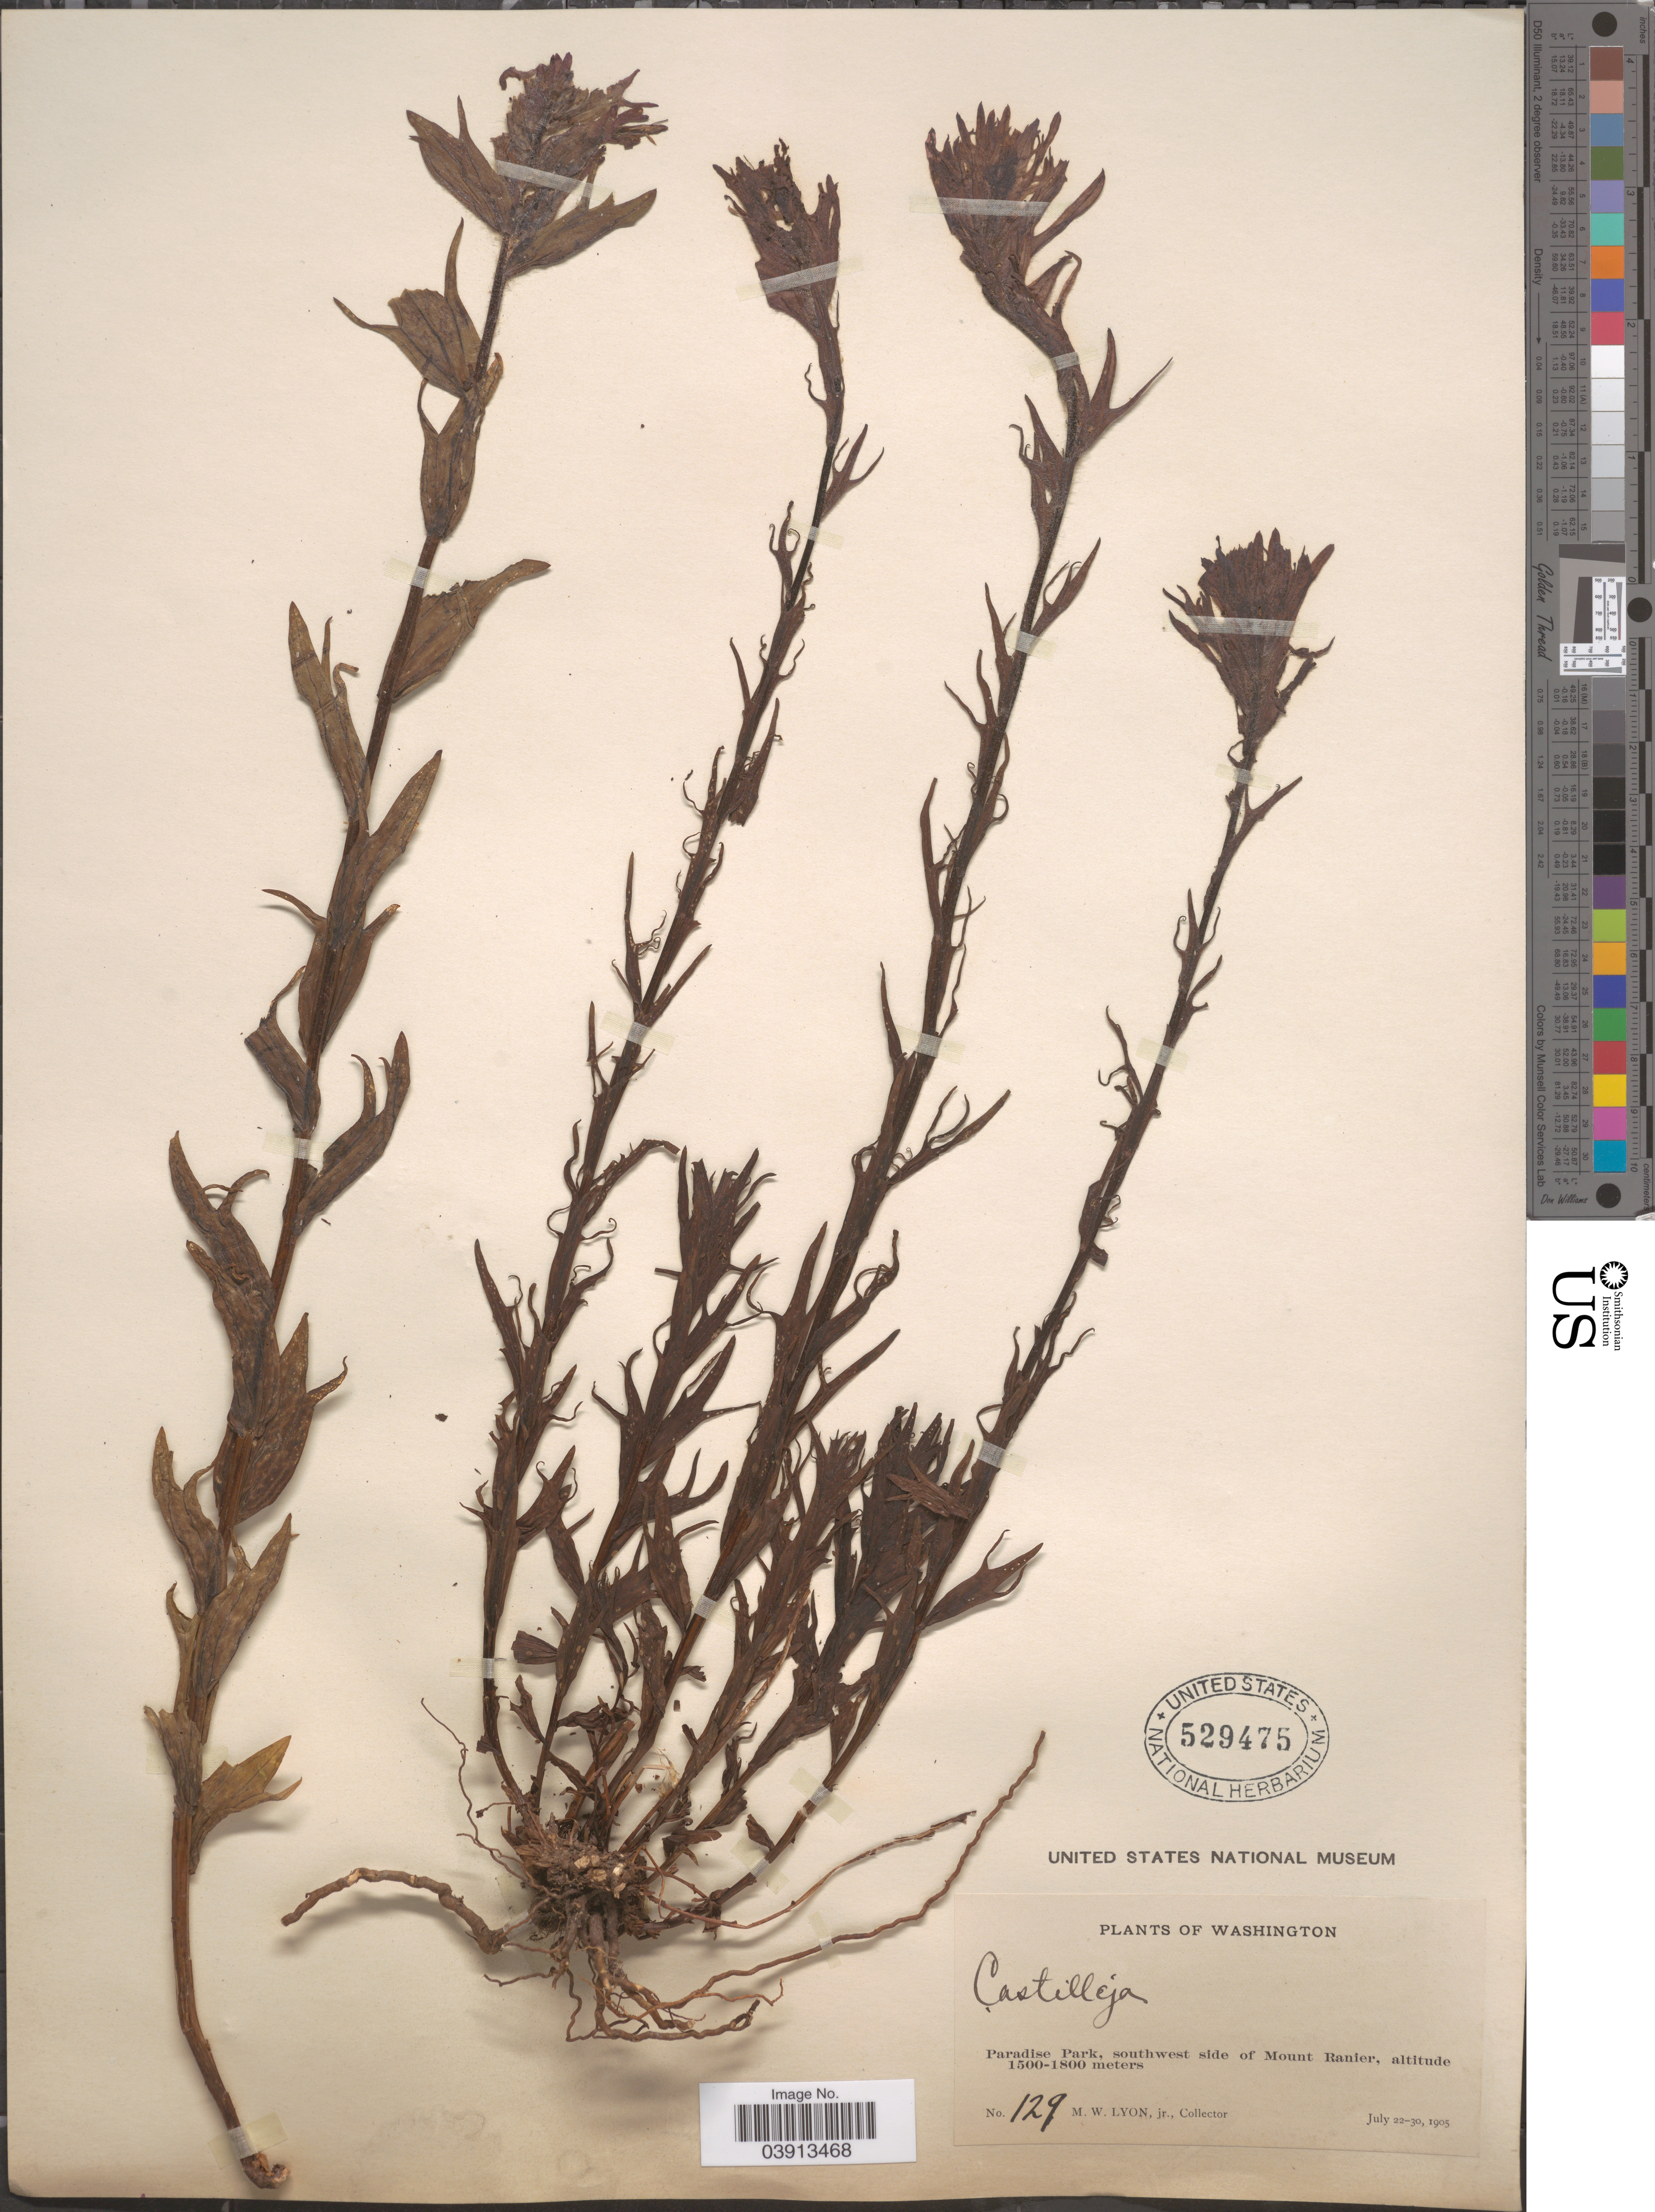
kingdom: Plantae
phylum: Tracheophyta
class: Magnoliopsida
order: Lamiales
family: Orobanchaceae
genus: Castilleja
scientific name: Castilleja parviflora var. oreopola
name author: (Greenm.) Ownbey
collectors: M. Lyon Jr.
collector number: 129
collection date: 1905-07-22/1905-07-30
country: United States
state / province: Washington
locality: Paradise Park, southwest side of Mount Ranier.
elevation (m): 1500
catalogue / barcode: US 529475